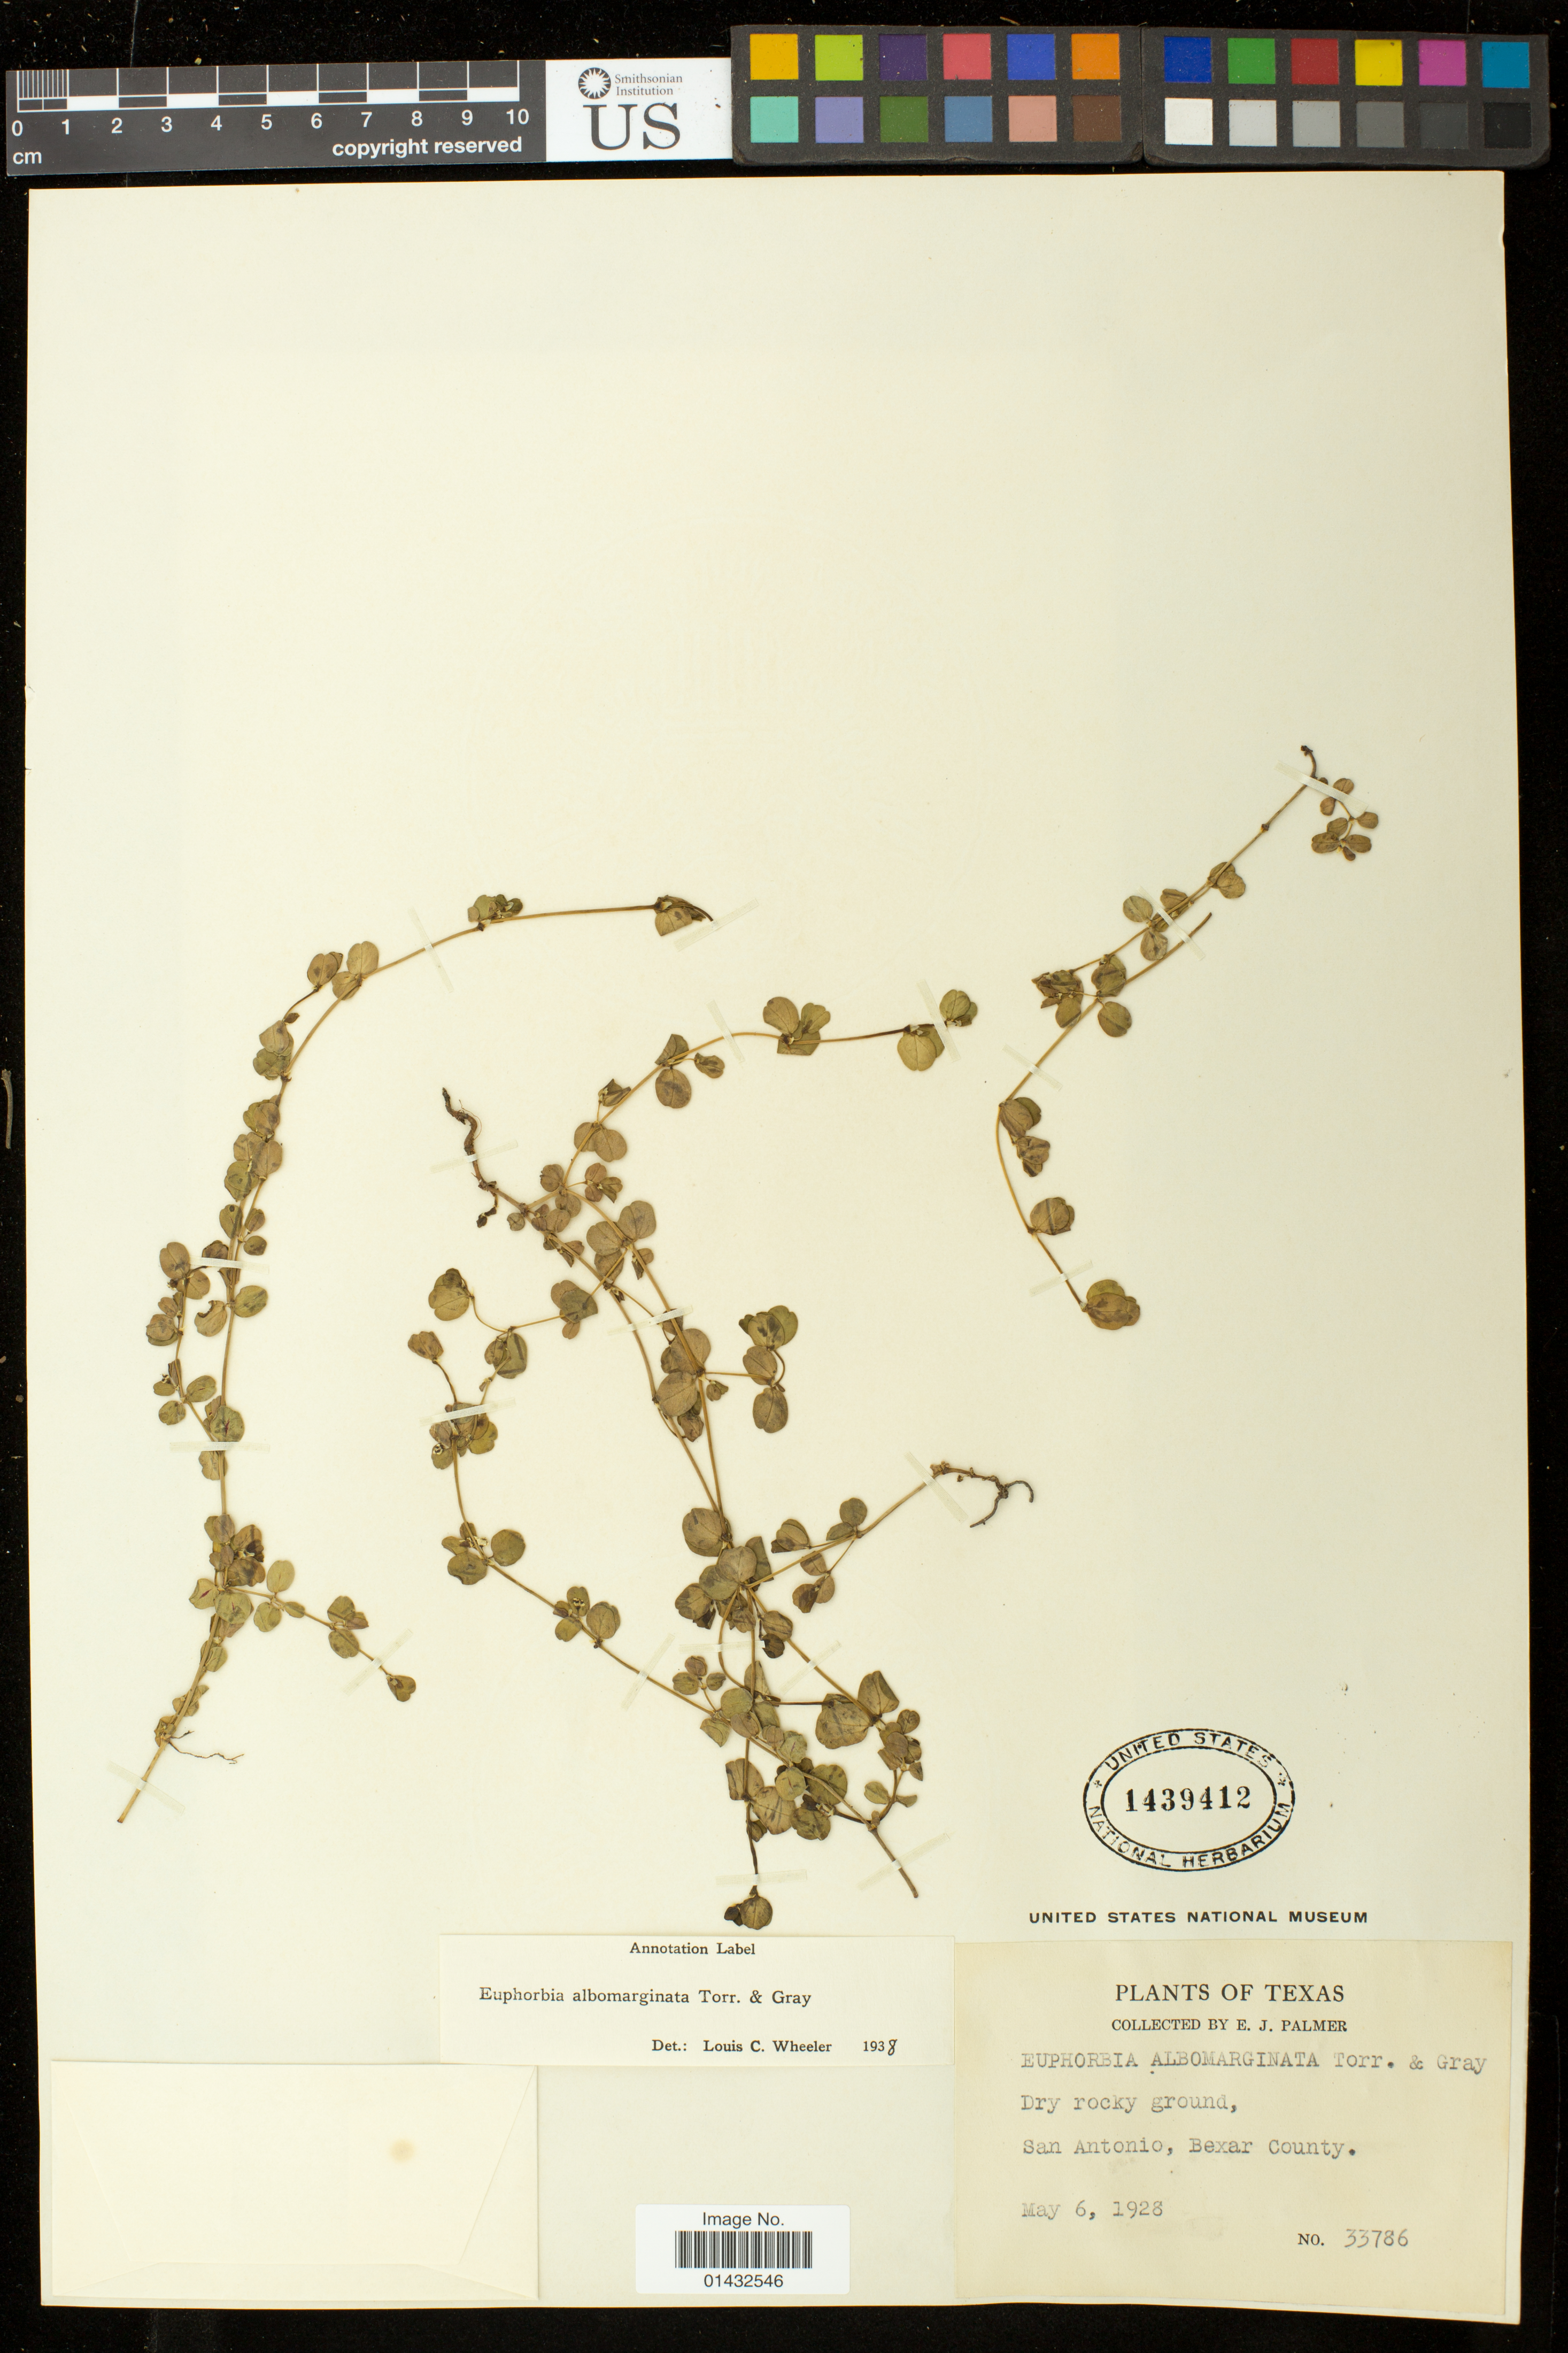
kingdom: Plantae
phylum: Tracheophyta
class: Magnoliopsida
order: Malpighiales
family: Euphorbiaceae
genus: Euphorbia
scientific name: Euphorbia albomarginata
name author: Torr. & A. Gray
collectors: E. J. Palmer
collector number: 33786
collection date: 1928-05-06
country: United States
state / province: Texas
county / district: Bexar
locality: San Antonio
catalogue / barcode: US 1439412